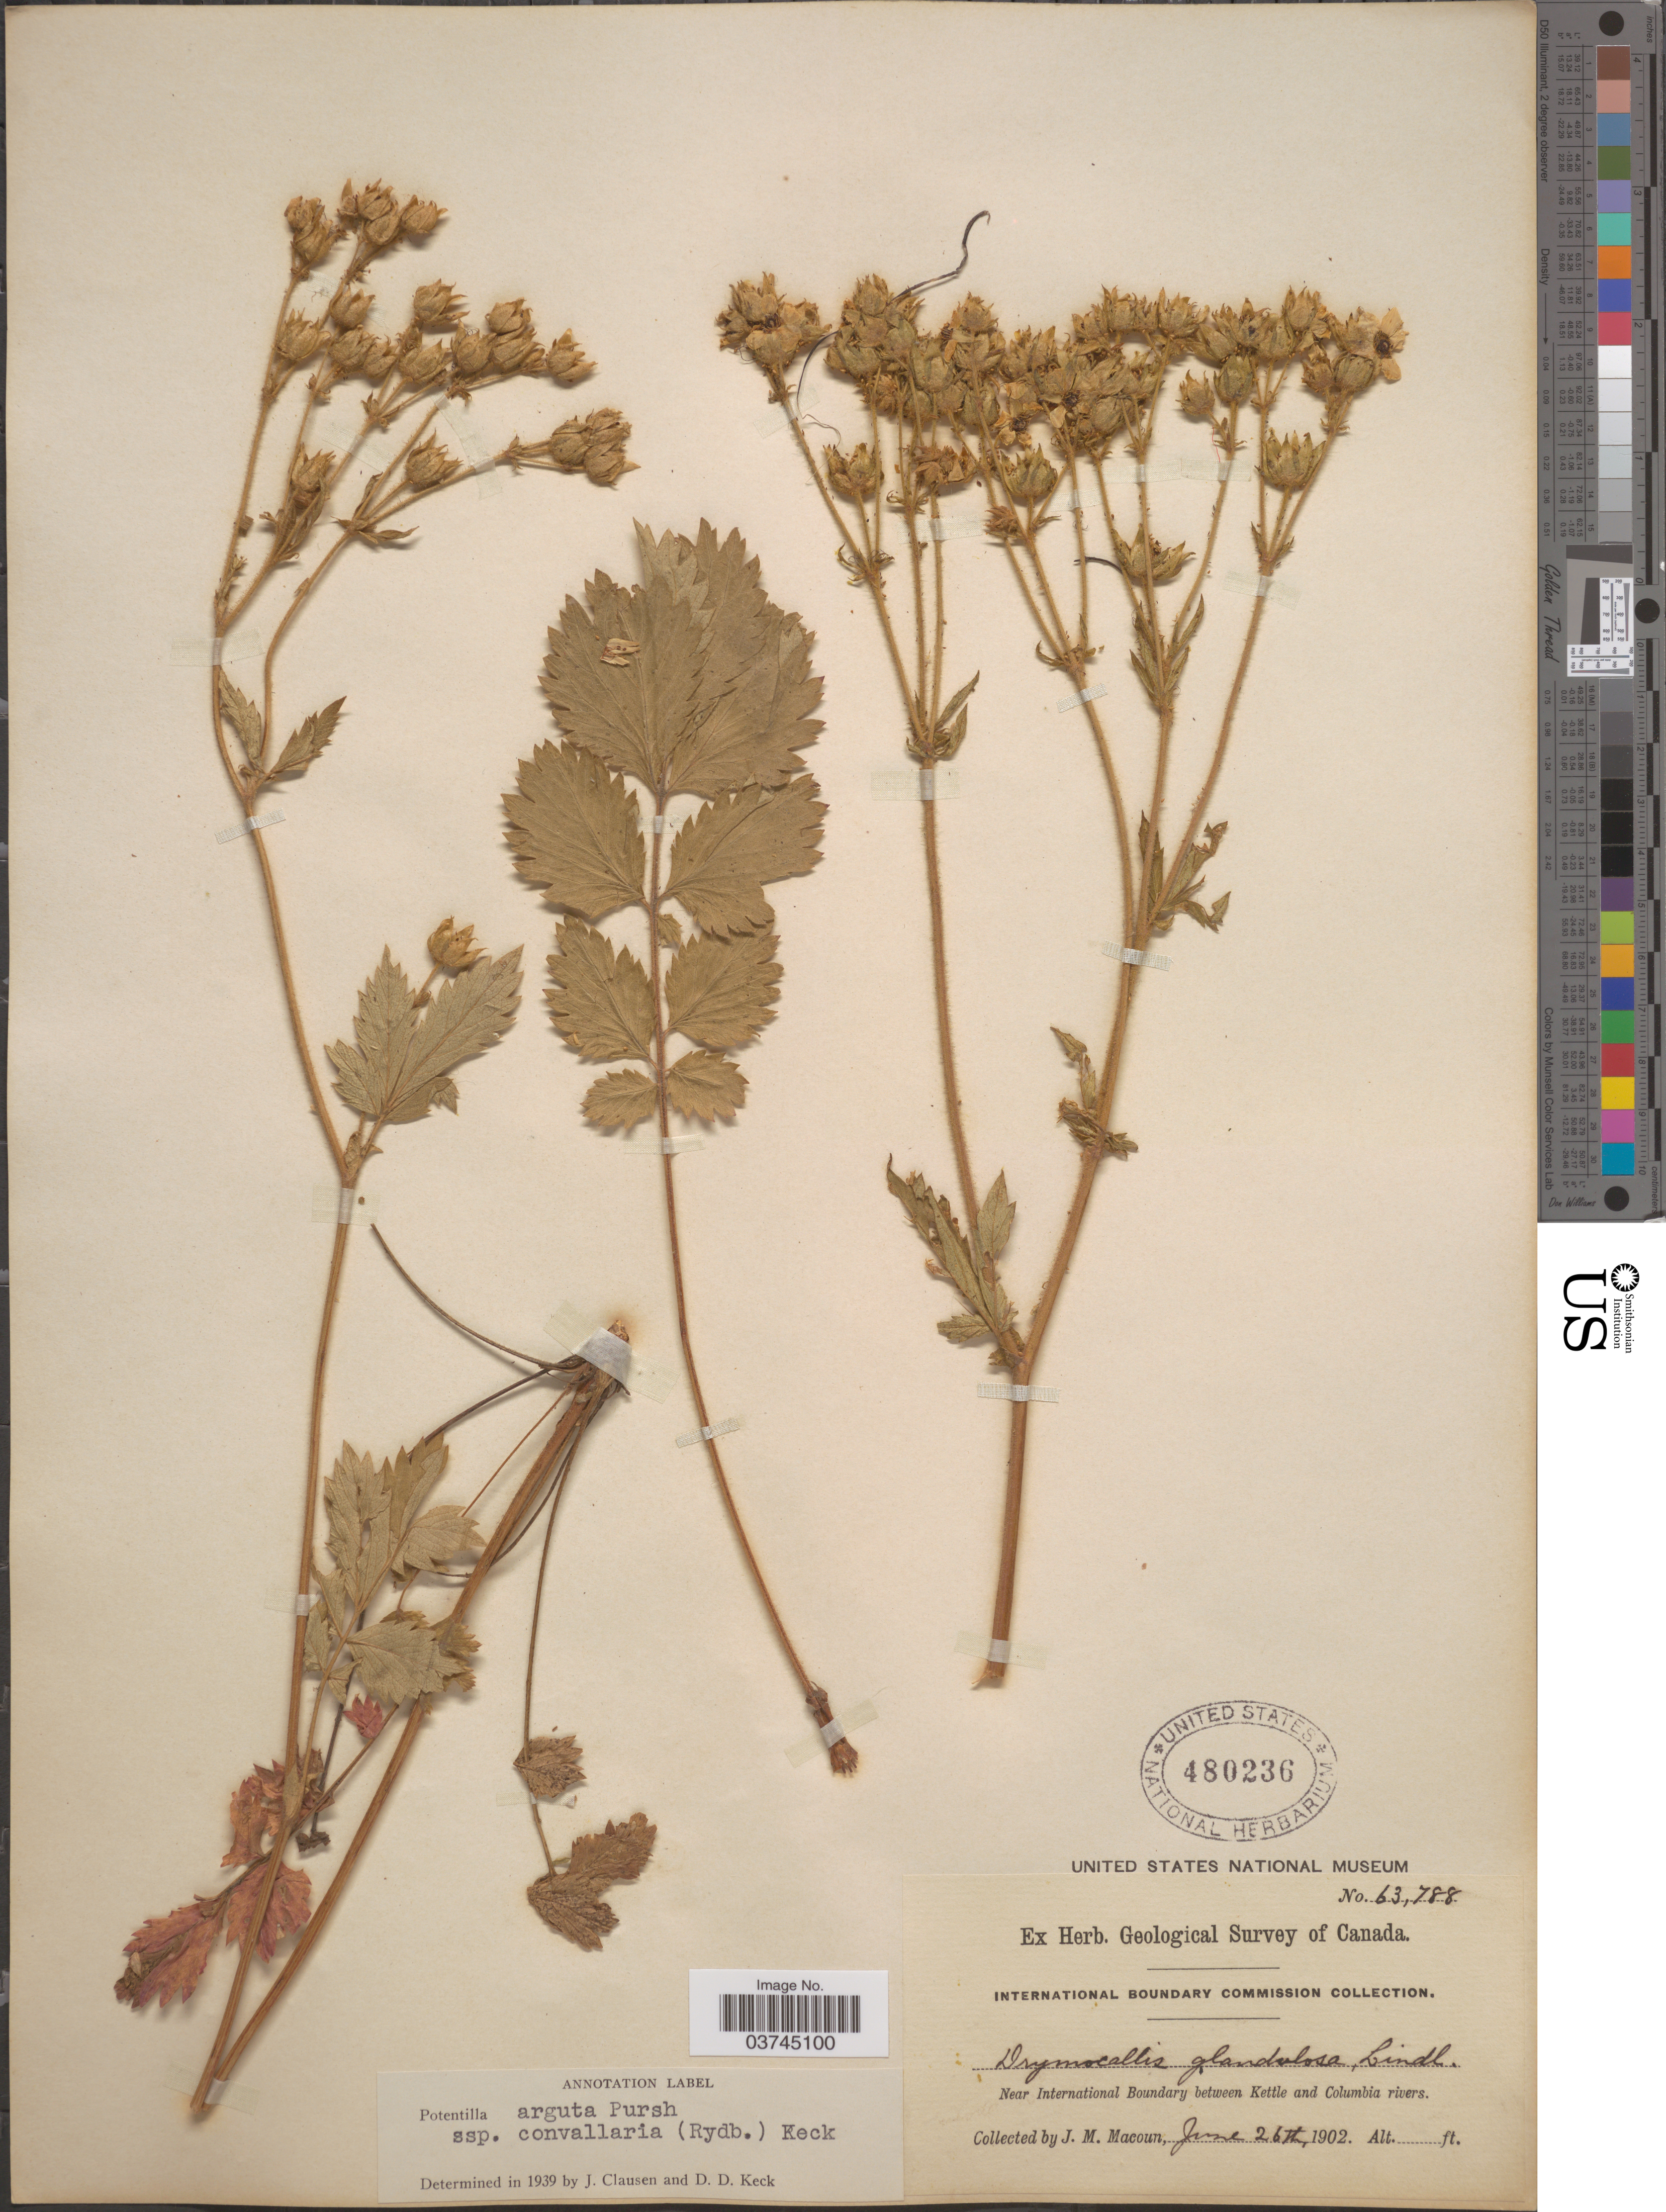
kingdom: Plantae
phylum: Tracheophyta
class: Magnoliopsida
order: Rosales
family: Rosaceae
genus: Drymocallis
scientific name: Drymocallis convallaria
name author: (Rydb.) Rydb.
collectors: J. M. Macoun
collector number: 63788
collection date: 1902-06-26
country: Canada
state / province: British Columbia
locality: Near International Boundary between Kettle and Columbia rivers.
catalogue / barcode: US 480236